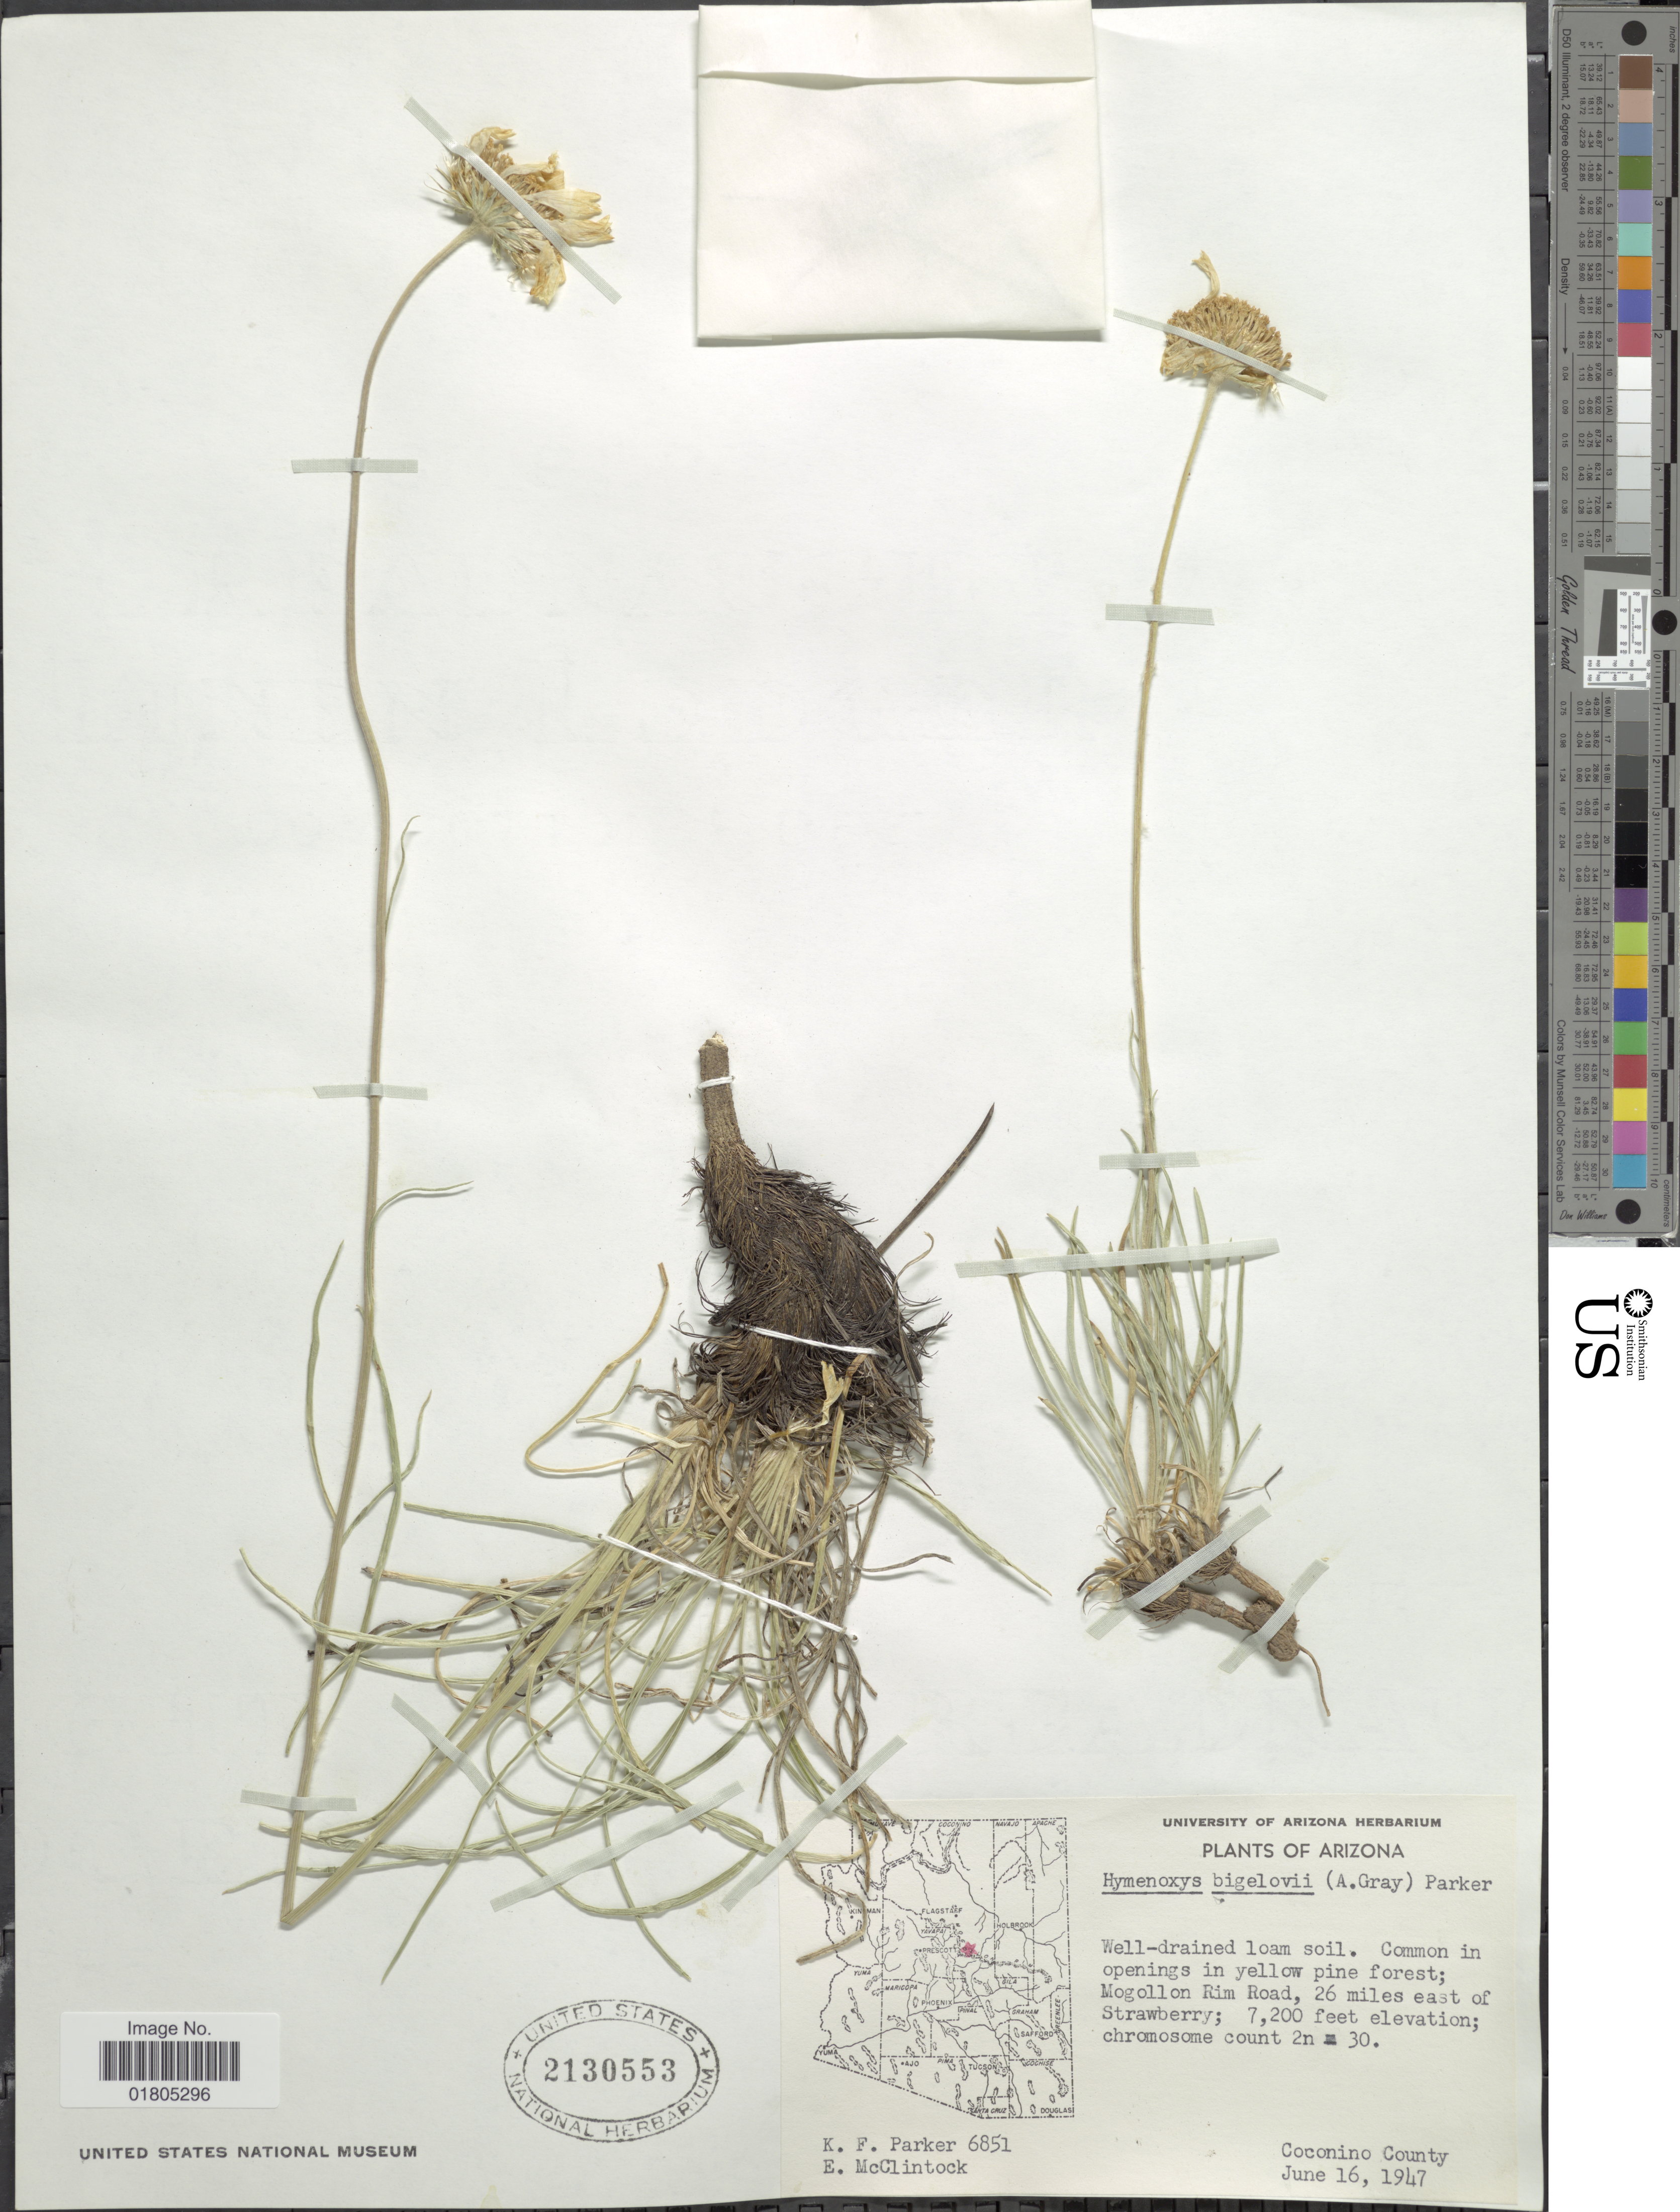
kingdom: Plantae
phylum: Tracheophyta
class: Magnoliopsida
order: Asterales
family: Asteraceae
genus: Actinea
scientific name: Actinea bigelovii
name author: (A. Gray) Kuntze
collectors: K. F. Parker & E. McClintock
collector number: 6851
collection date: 1947-06-16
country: United States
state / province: Arizona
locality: Mogollon Rim Road, 26 miles east of Strawberry, Coconino County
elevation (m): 2195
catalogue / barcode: US 2130553